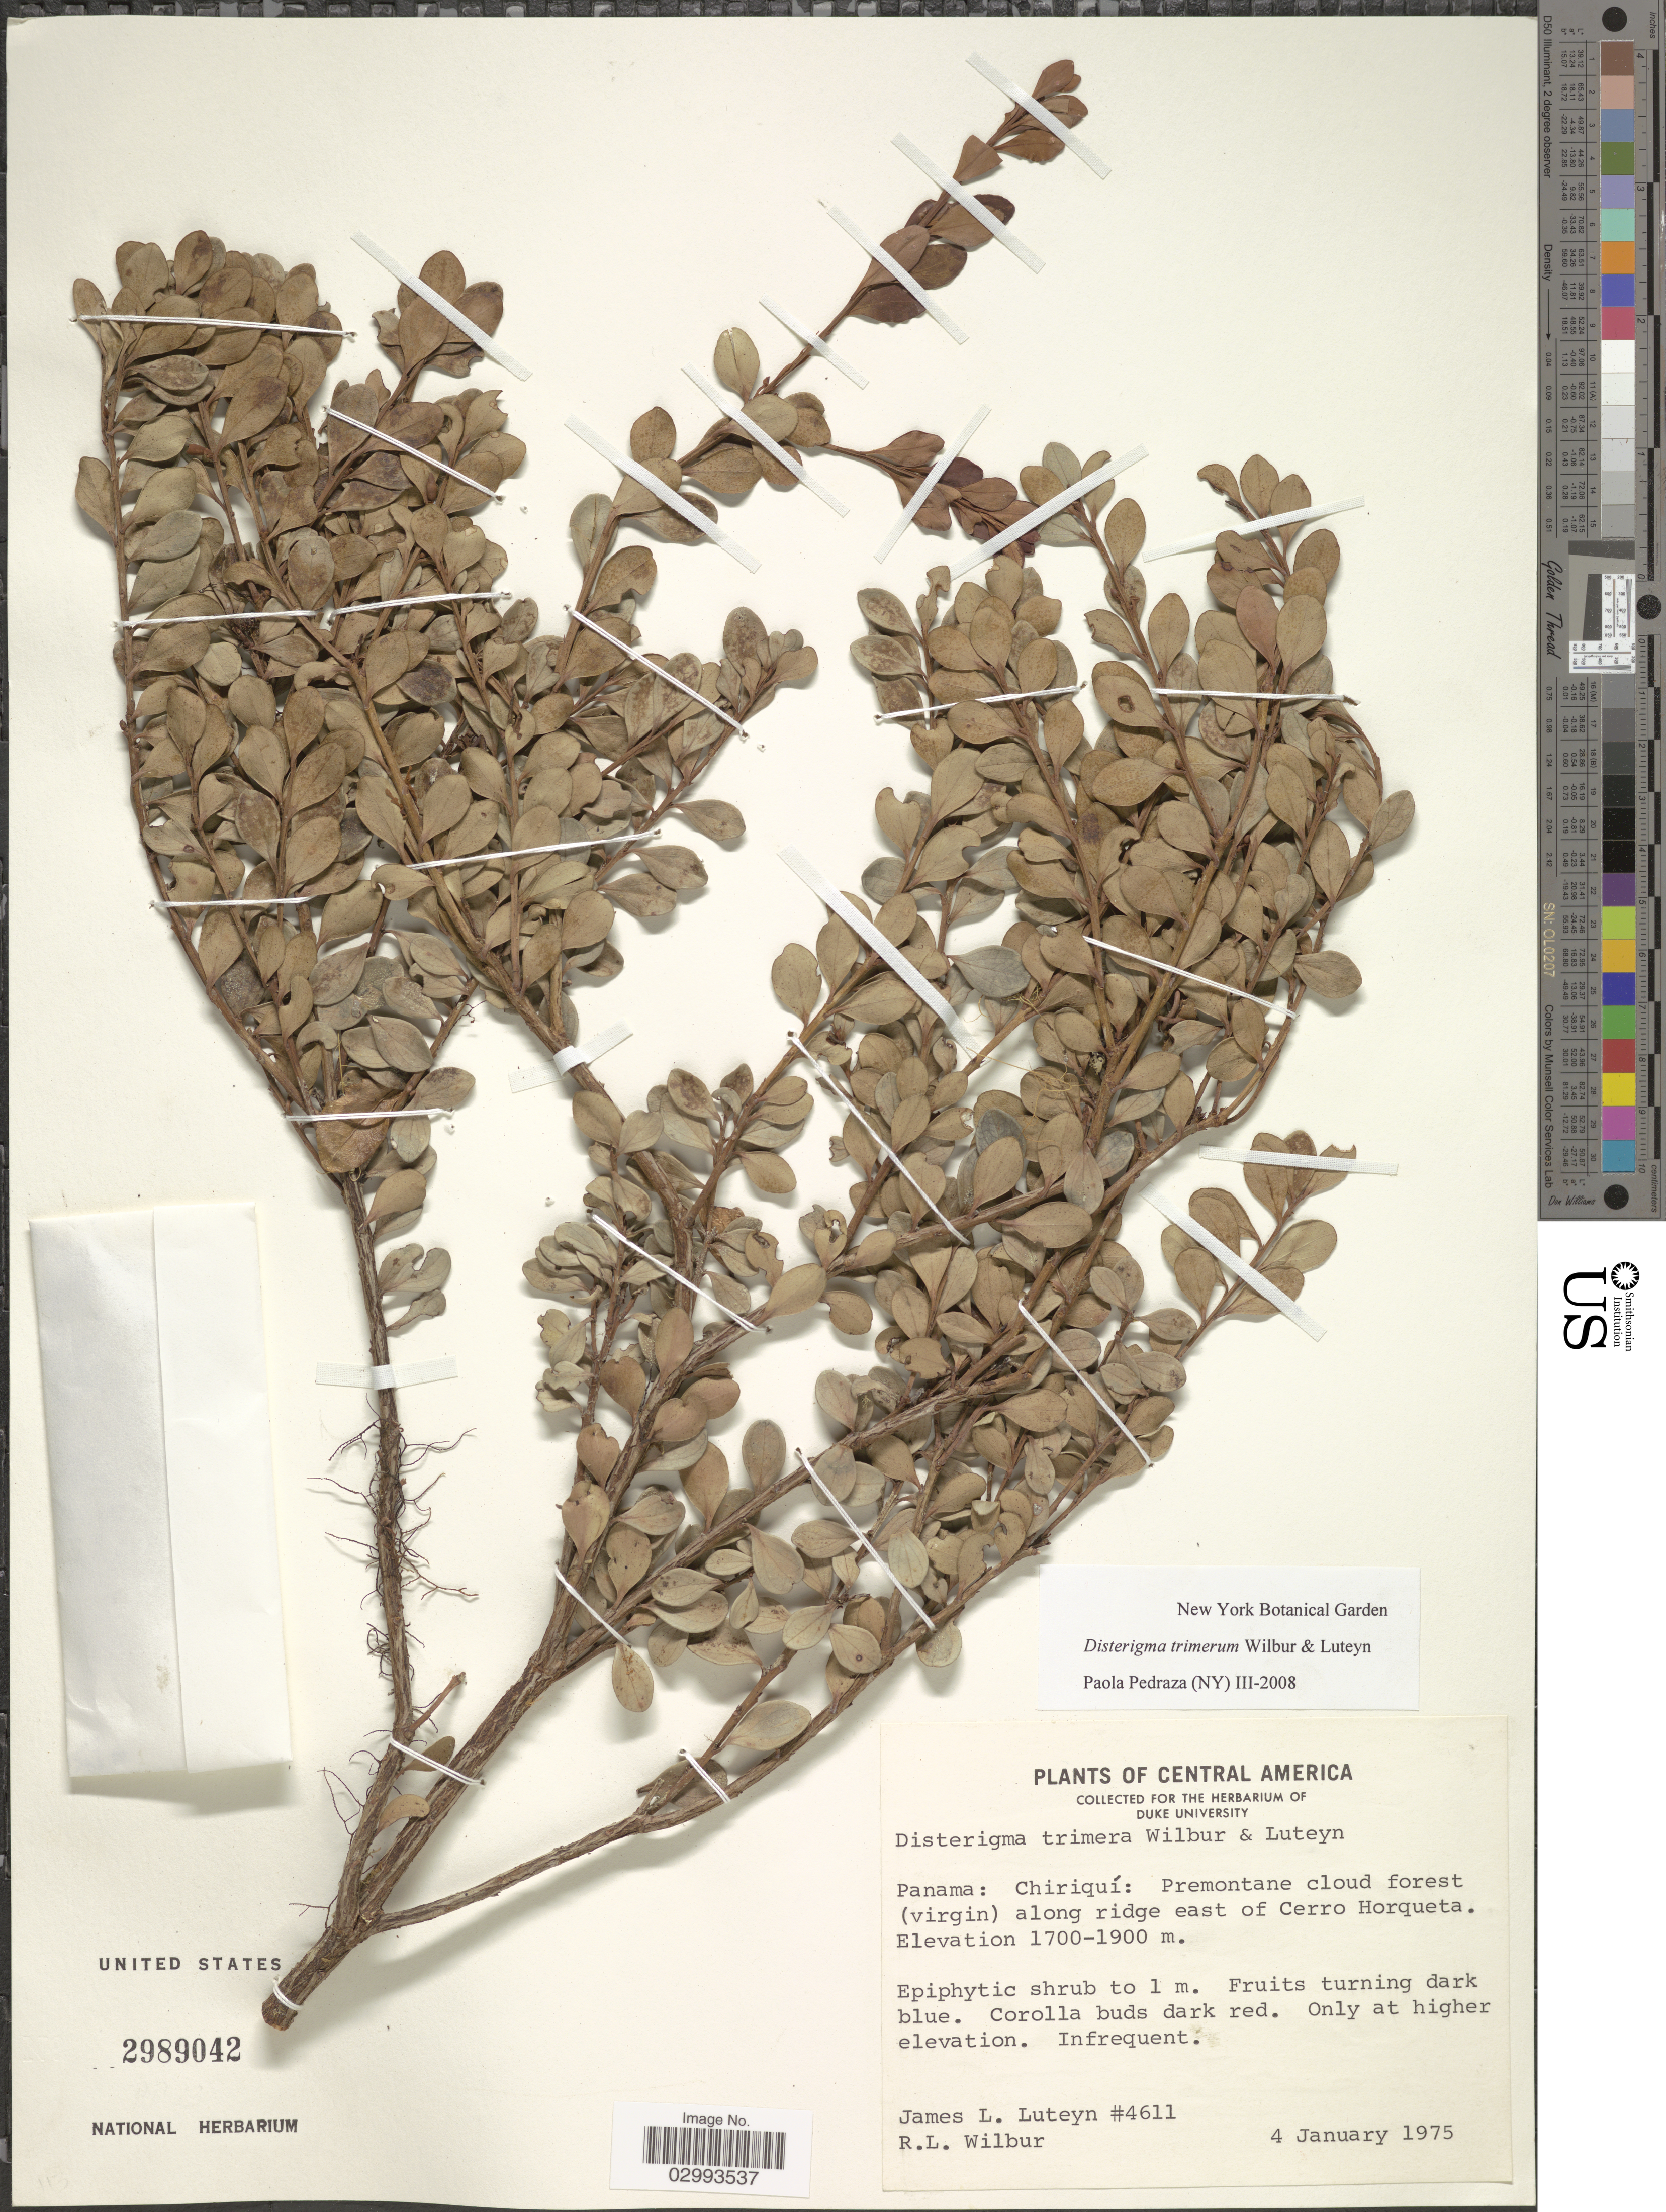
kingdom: Plantae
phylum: Tracheophyta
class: Magnoliopsida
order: Ericales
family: Ericaceae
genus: Disterigma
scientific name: Disterigma trimerum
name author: Wilbur & Luteyn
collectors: J. Luteyn & R. L. Wilbur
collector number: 4611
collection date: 1975-01-04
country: Panama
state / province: Chiriqui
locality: Premontane cloud forest (virgin) along ridge east of Cerro Horqueta.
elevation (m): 1700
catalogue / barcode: US 2989042